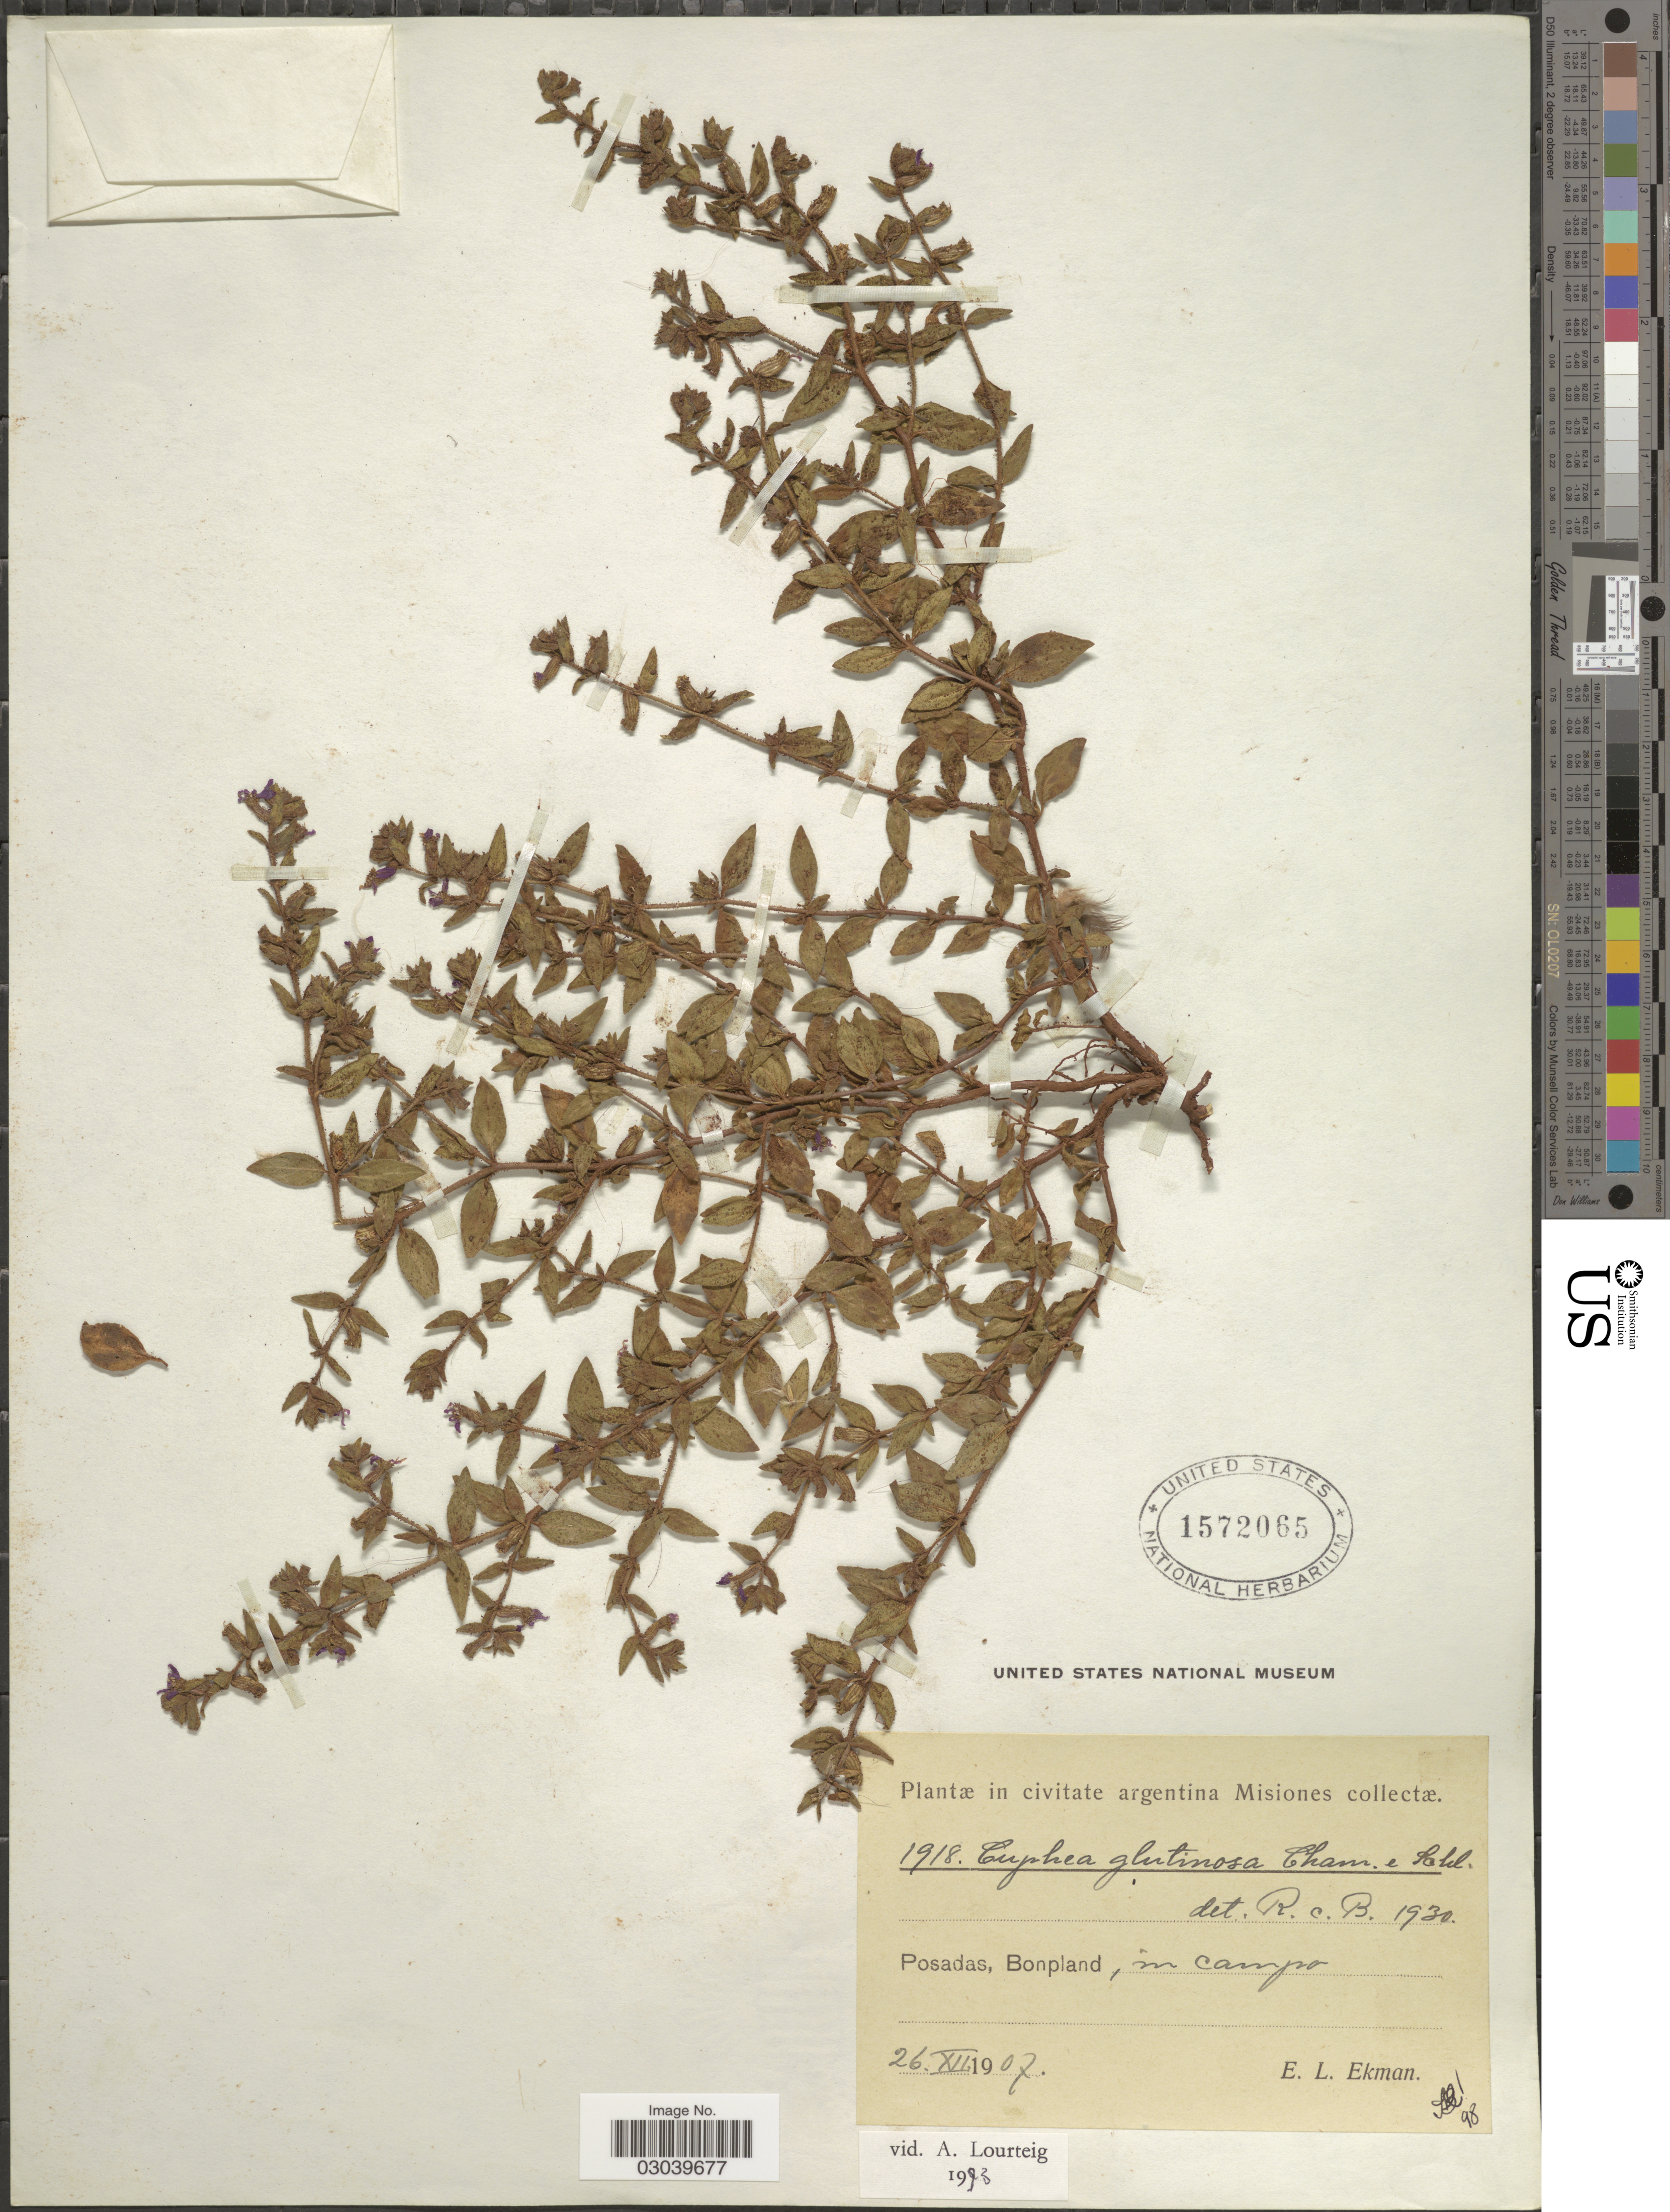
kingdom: Plantae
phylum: Tracheophyta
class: Magnoliopsida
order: Myrtales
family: Lythraceae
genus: Cuphea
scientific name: Cuphea glutinosa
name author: Cham. & Schltdl.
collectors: E. L. Ekman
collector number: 1918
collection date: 1907-12-26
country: Argentina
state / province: Misiones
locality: Posadas, Bonpland.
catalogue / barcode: US 1572065